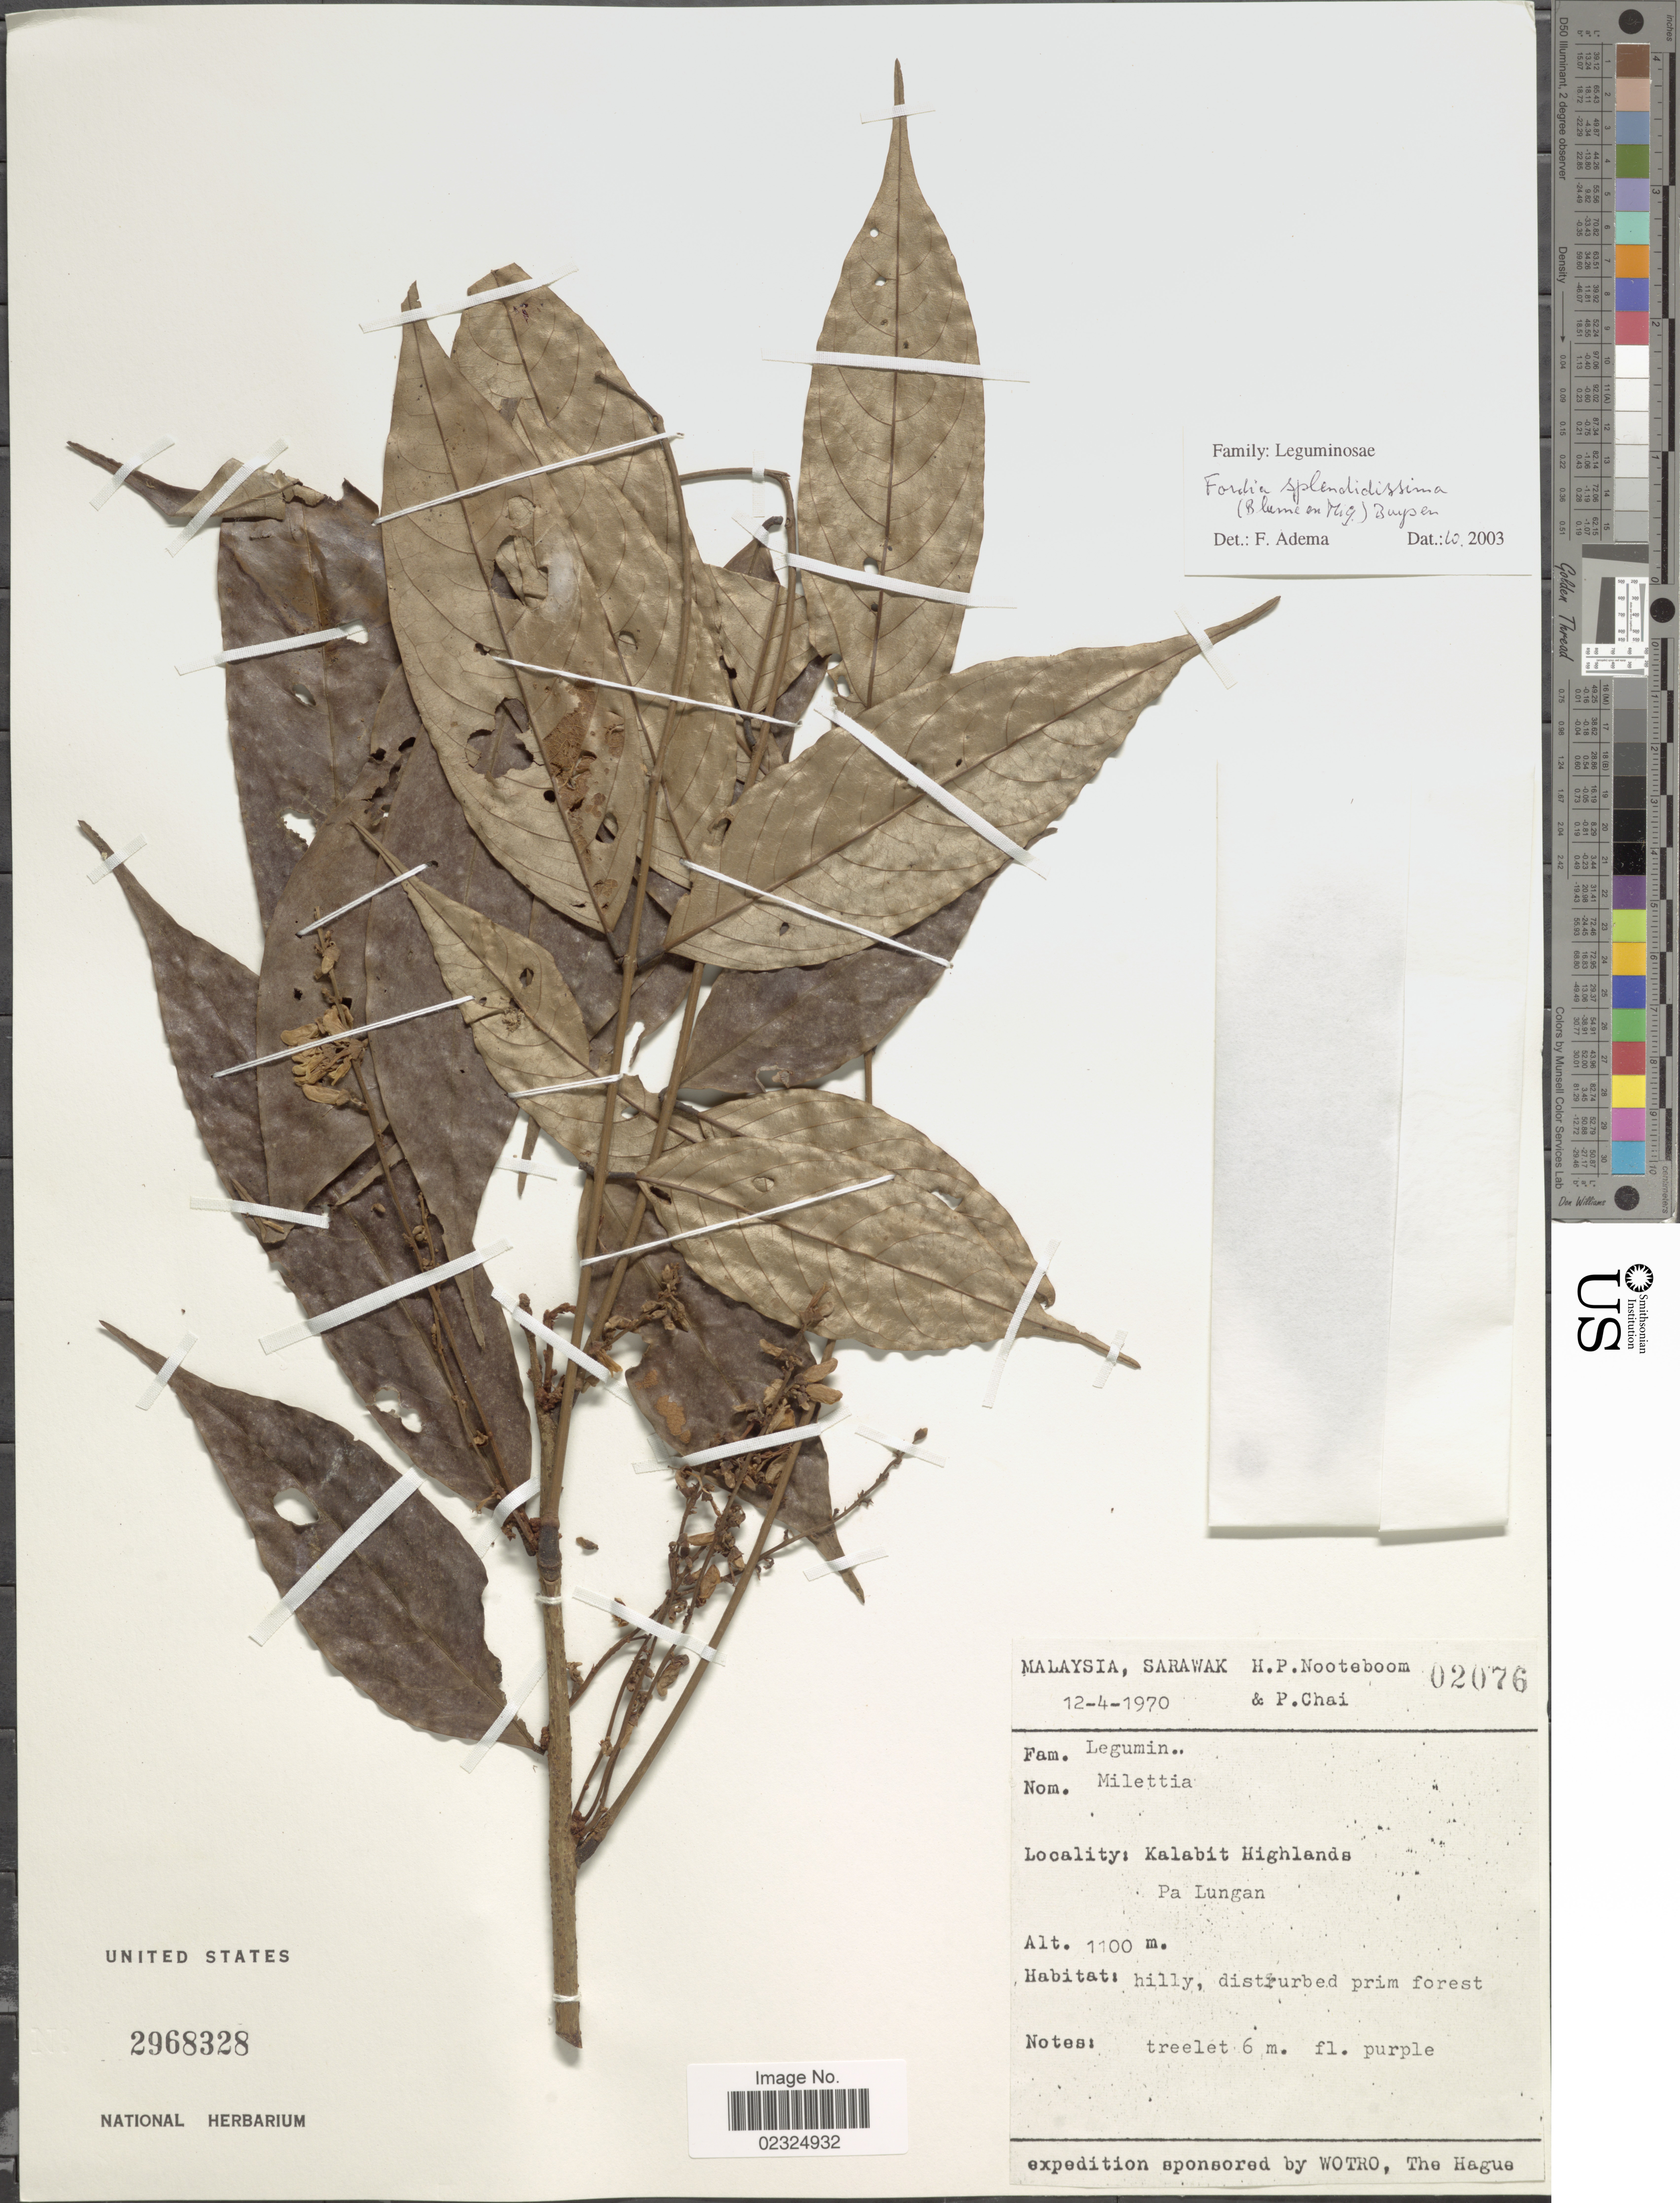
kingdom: Plantae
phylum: Tracheophyta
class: Magnoliopsida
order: Fabales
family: Fabaceae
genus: Fordia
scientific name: Fordia splendidissima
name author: (Blume ex Miq.) Buysen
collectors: H. P. Nooteboom & P. Chai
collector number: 02076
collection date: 1970-04-12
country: Malaysia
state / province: Sarawak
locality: Kalabit Highlands, Pa Lungen.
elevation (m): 1100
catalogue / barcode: US 2968328